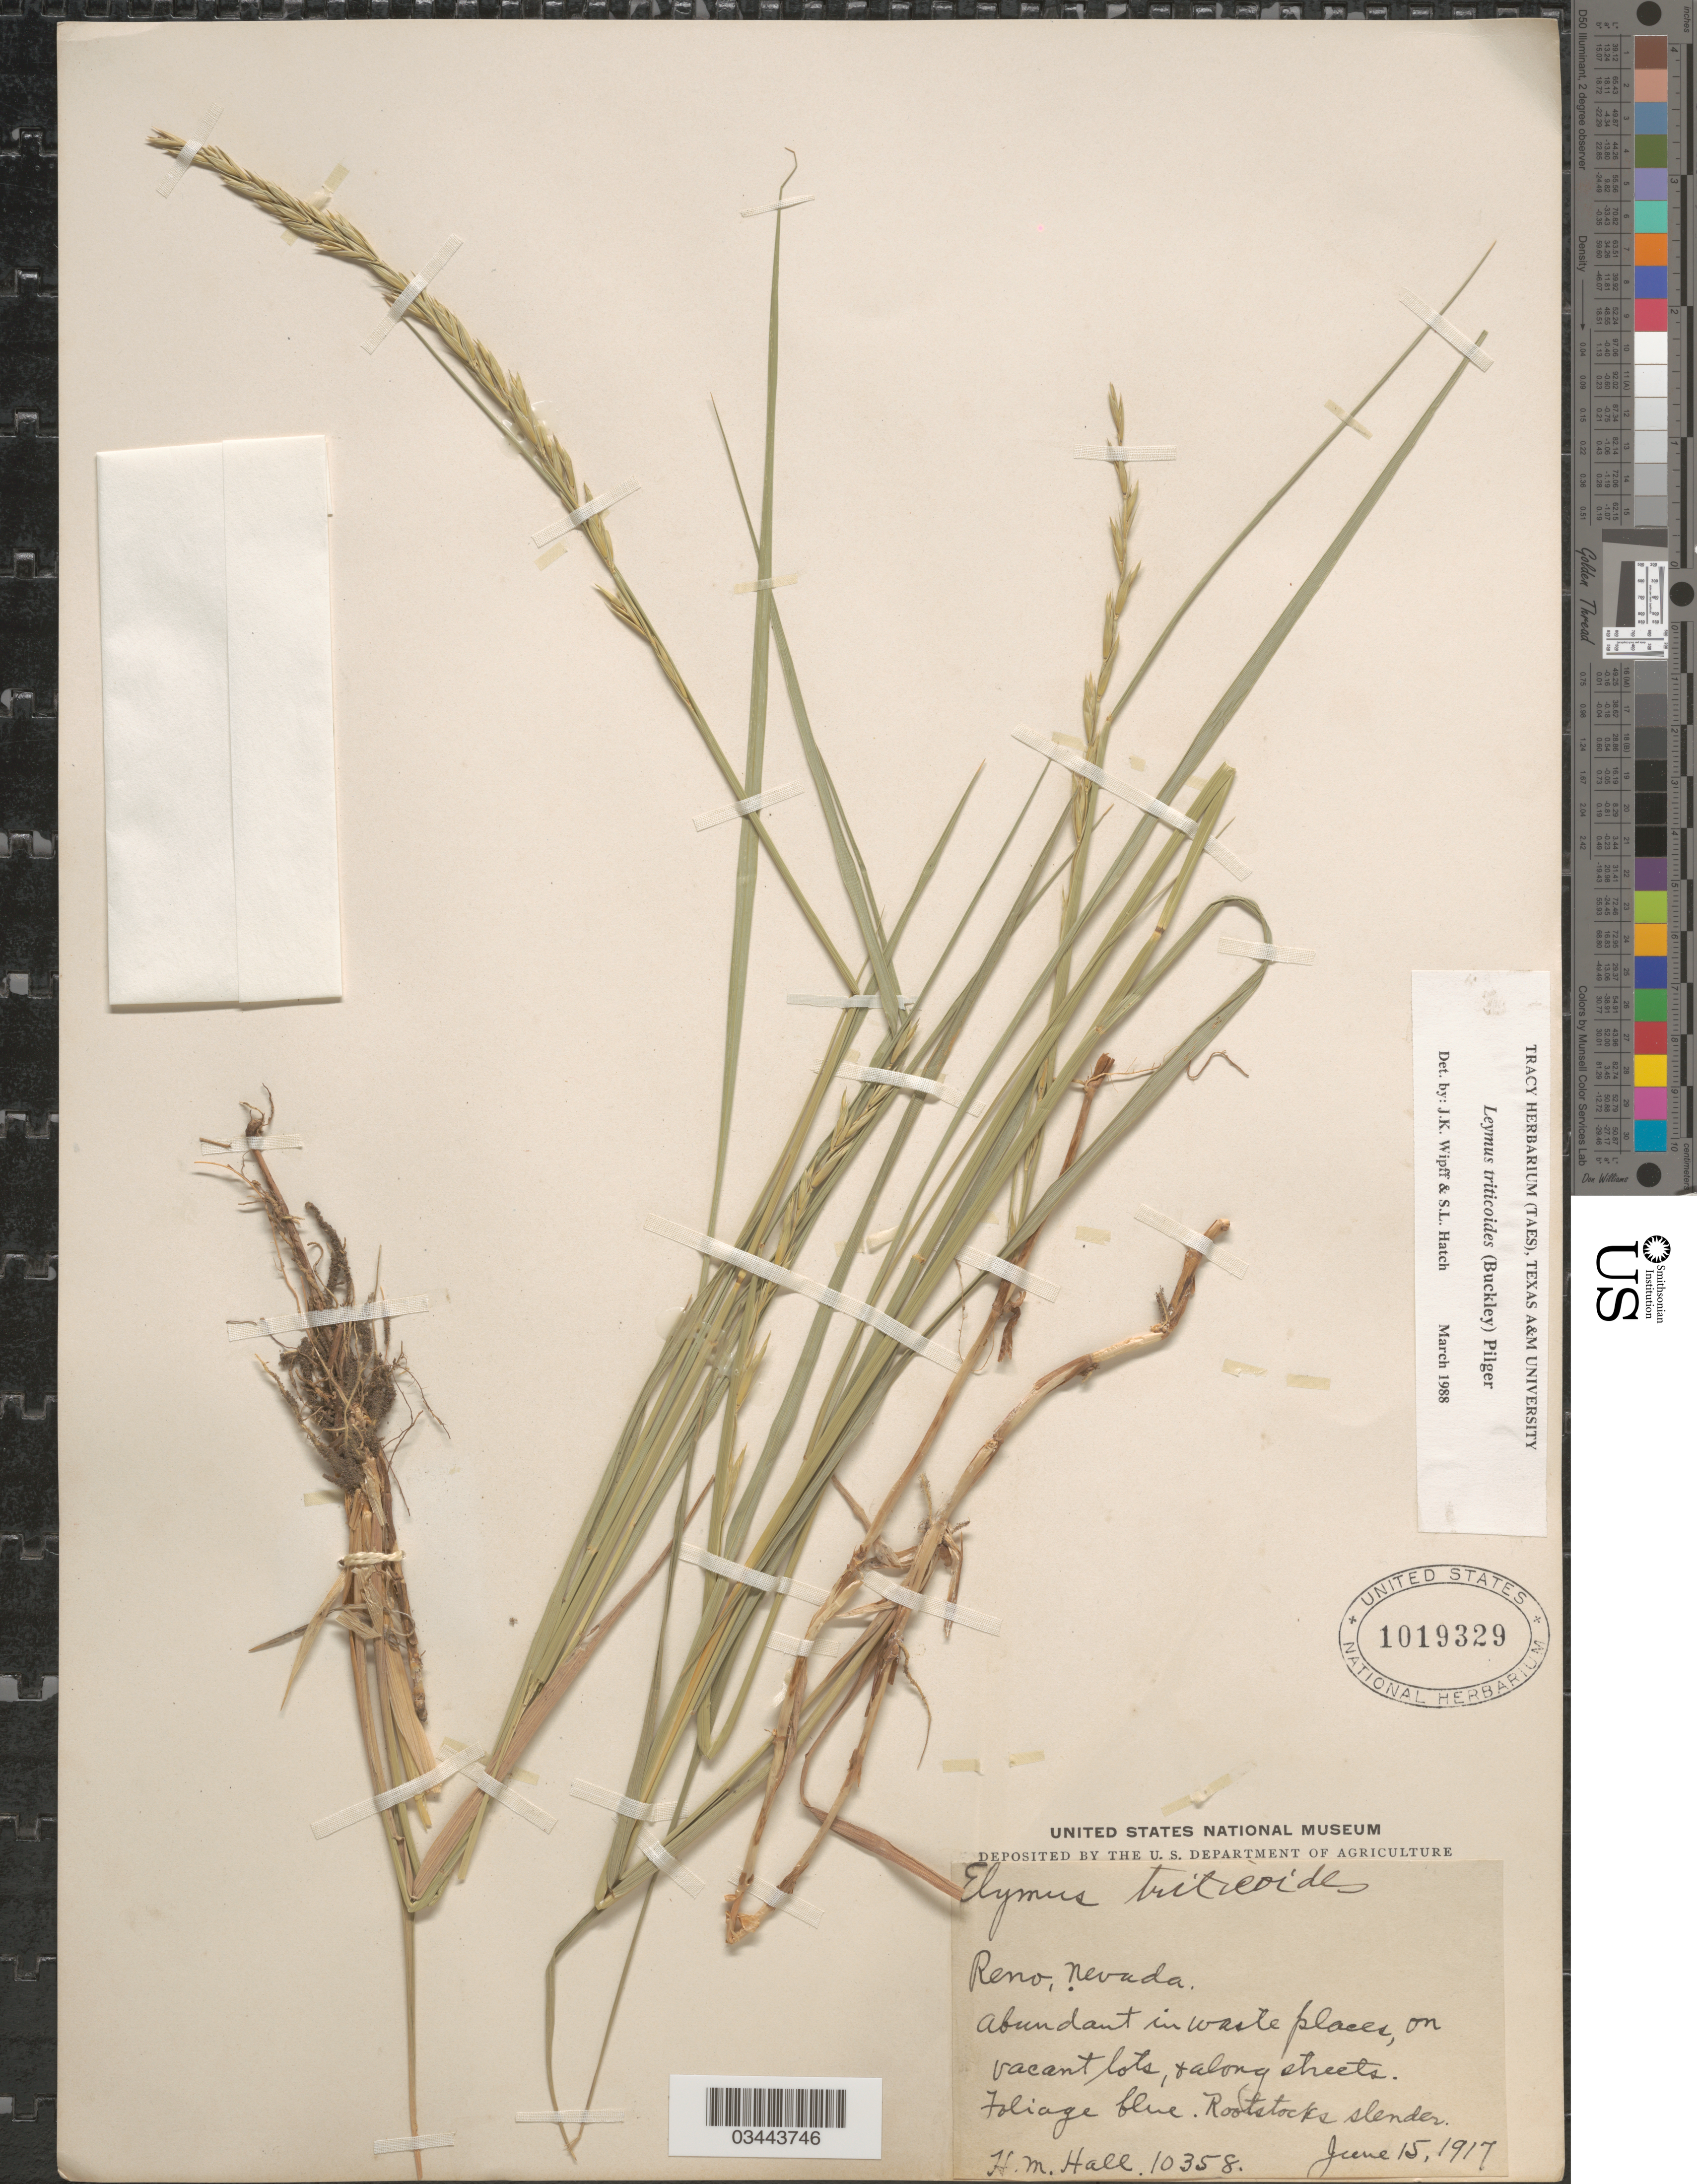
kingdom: Plantae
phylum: Tracheophyta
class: Liliopsida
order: Poales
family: Poaceae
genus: Leymus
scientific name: Leymus triticoides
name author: (Buckley) Pilg.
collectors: H. M. Hall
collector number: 10358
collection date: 1917-06-15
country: United States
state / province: Nevada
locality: Reno.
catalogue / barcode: US 1019329